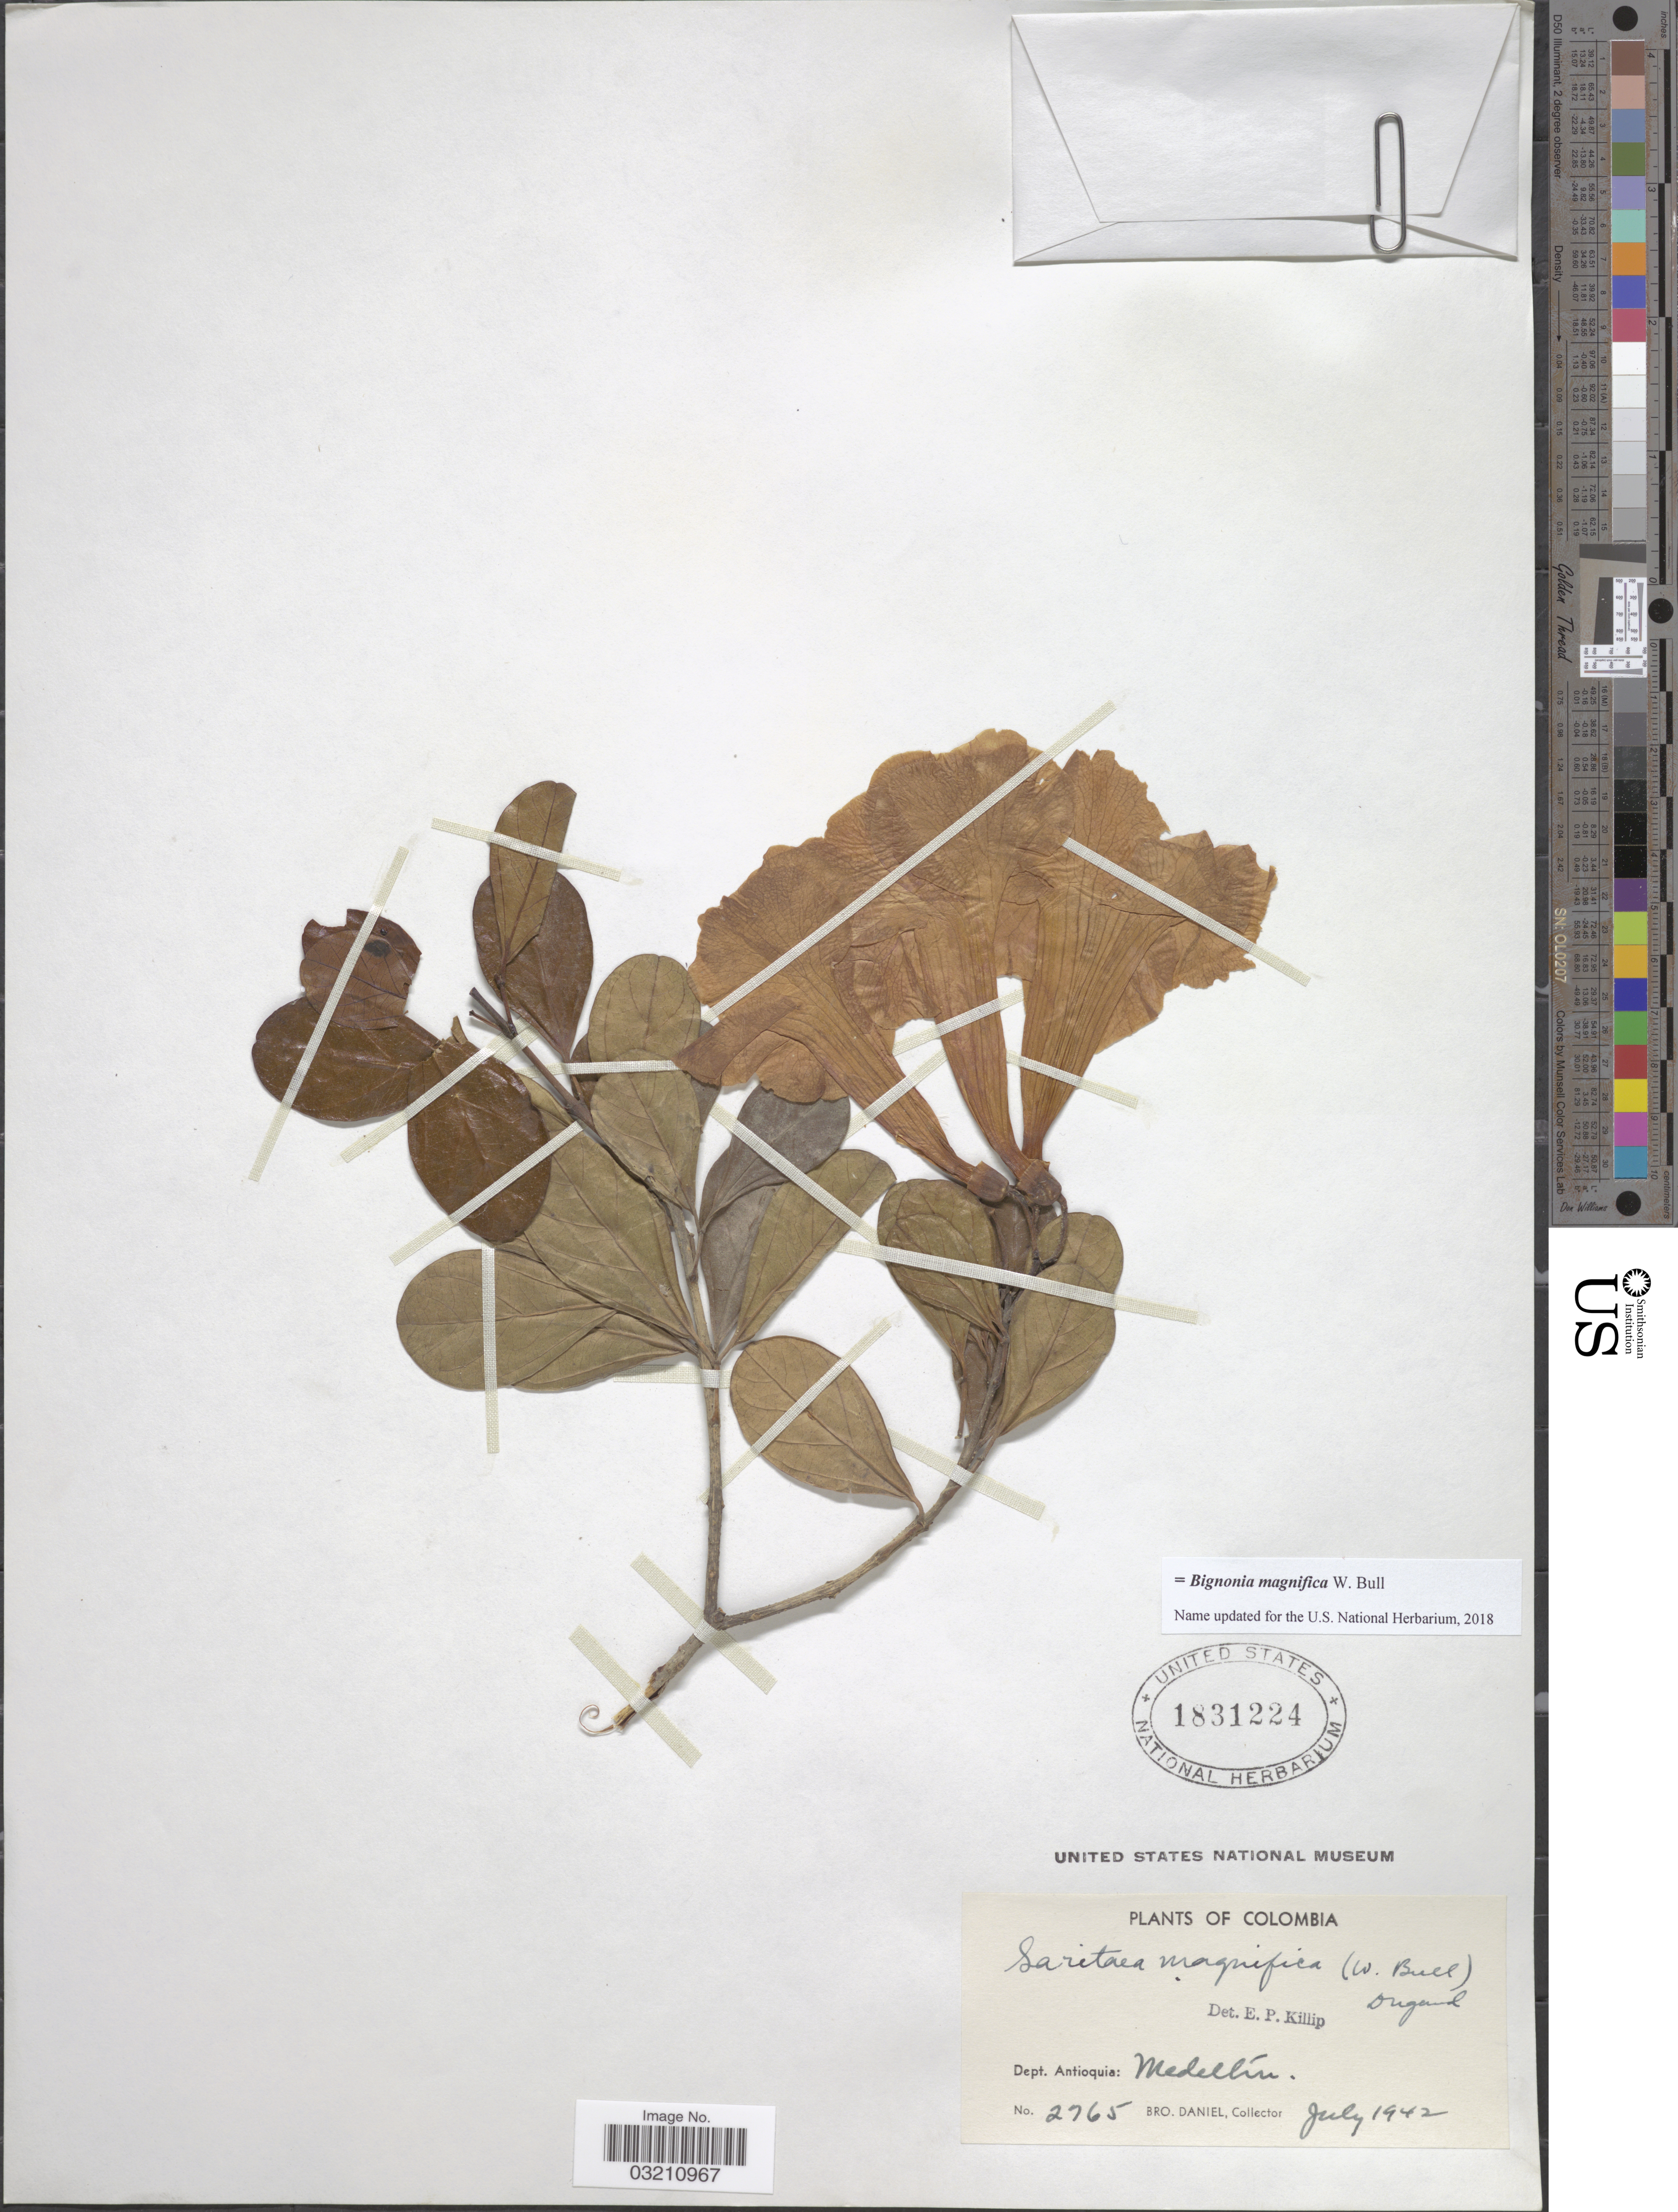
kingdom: Plantae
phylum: Tracheophyta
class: Magnoliopsida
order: Lamiales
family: Bignoniaceae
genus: Bignonia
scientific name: Bignonia magnifica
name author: W. Bull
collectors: Bro. Daniel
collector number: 2765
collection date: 1942-07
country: Colombia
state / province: Antioquia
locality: Dept. Antioquia: Medellín.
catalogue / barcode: US 1831224